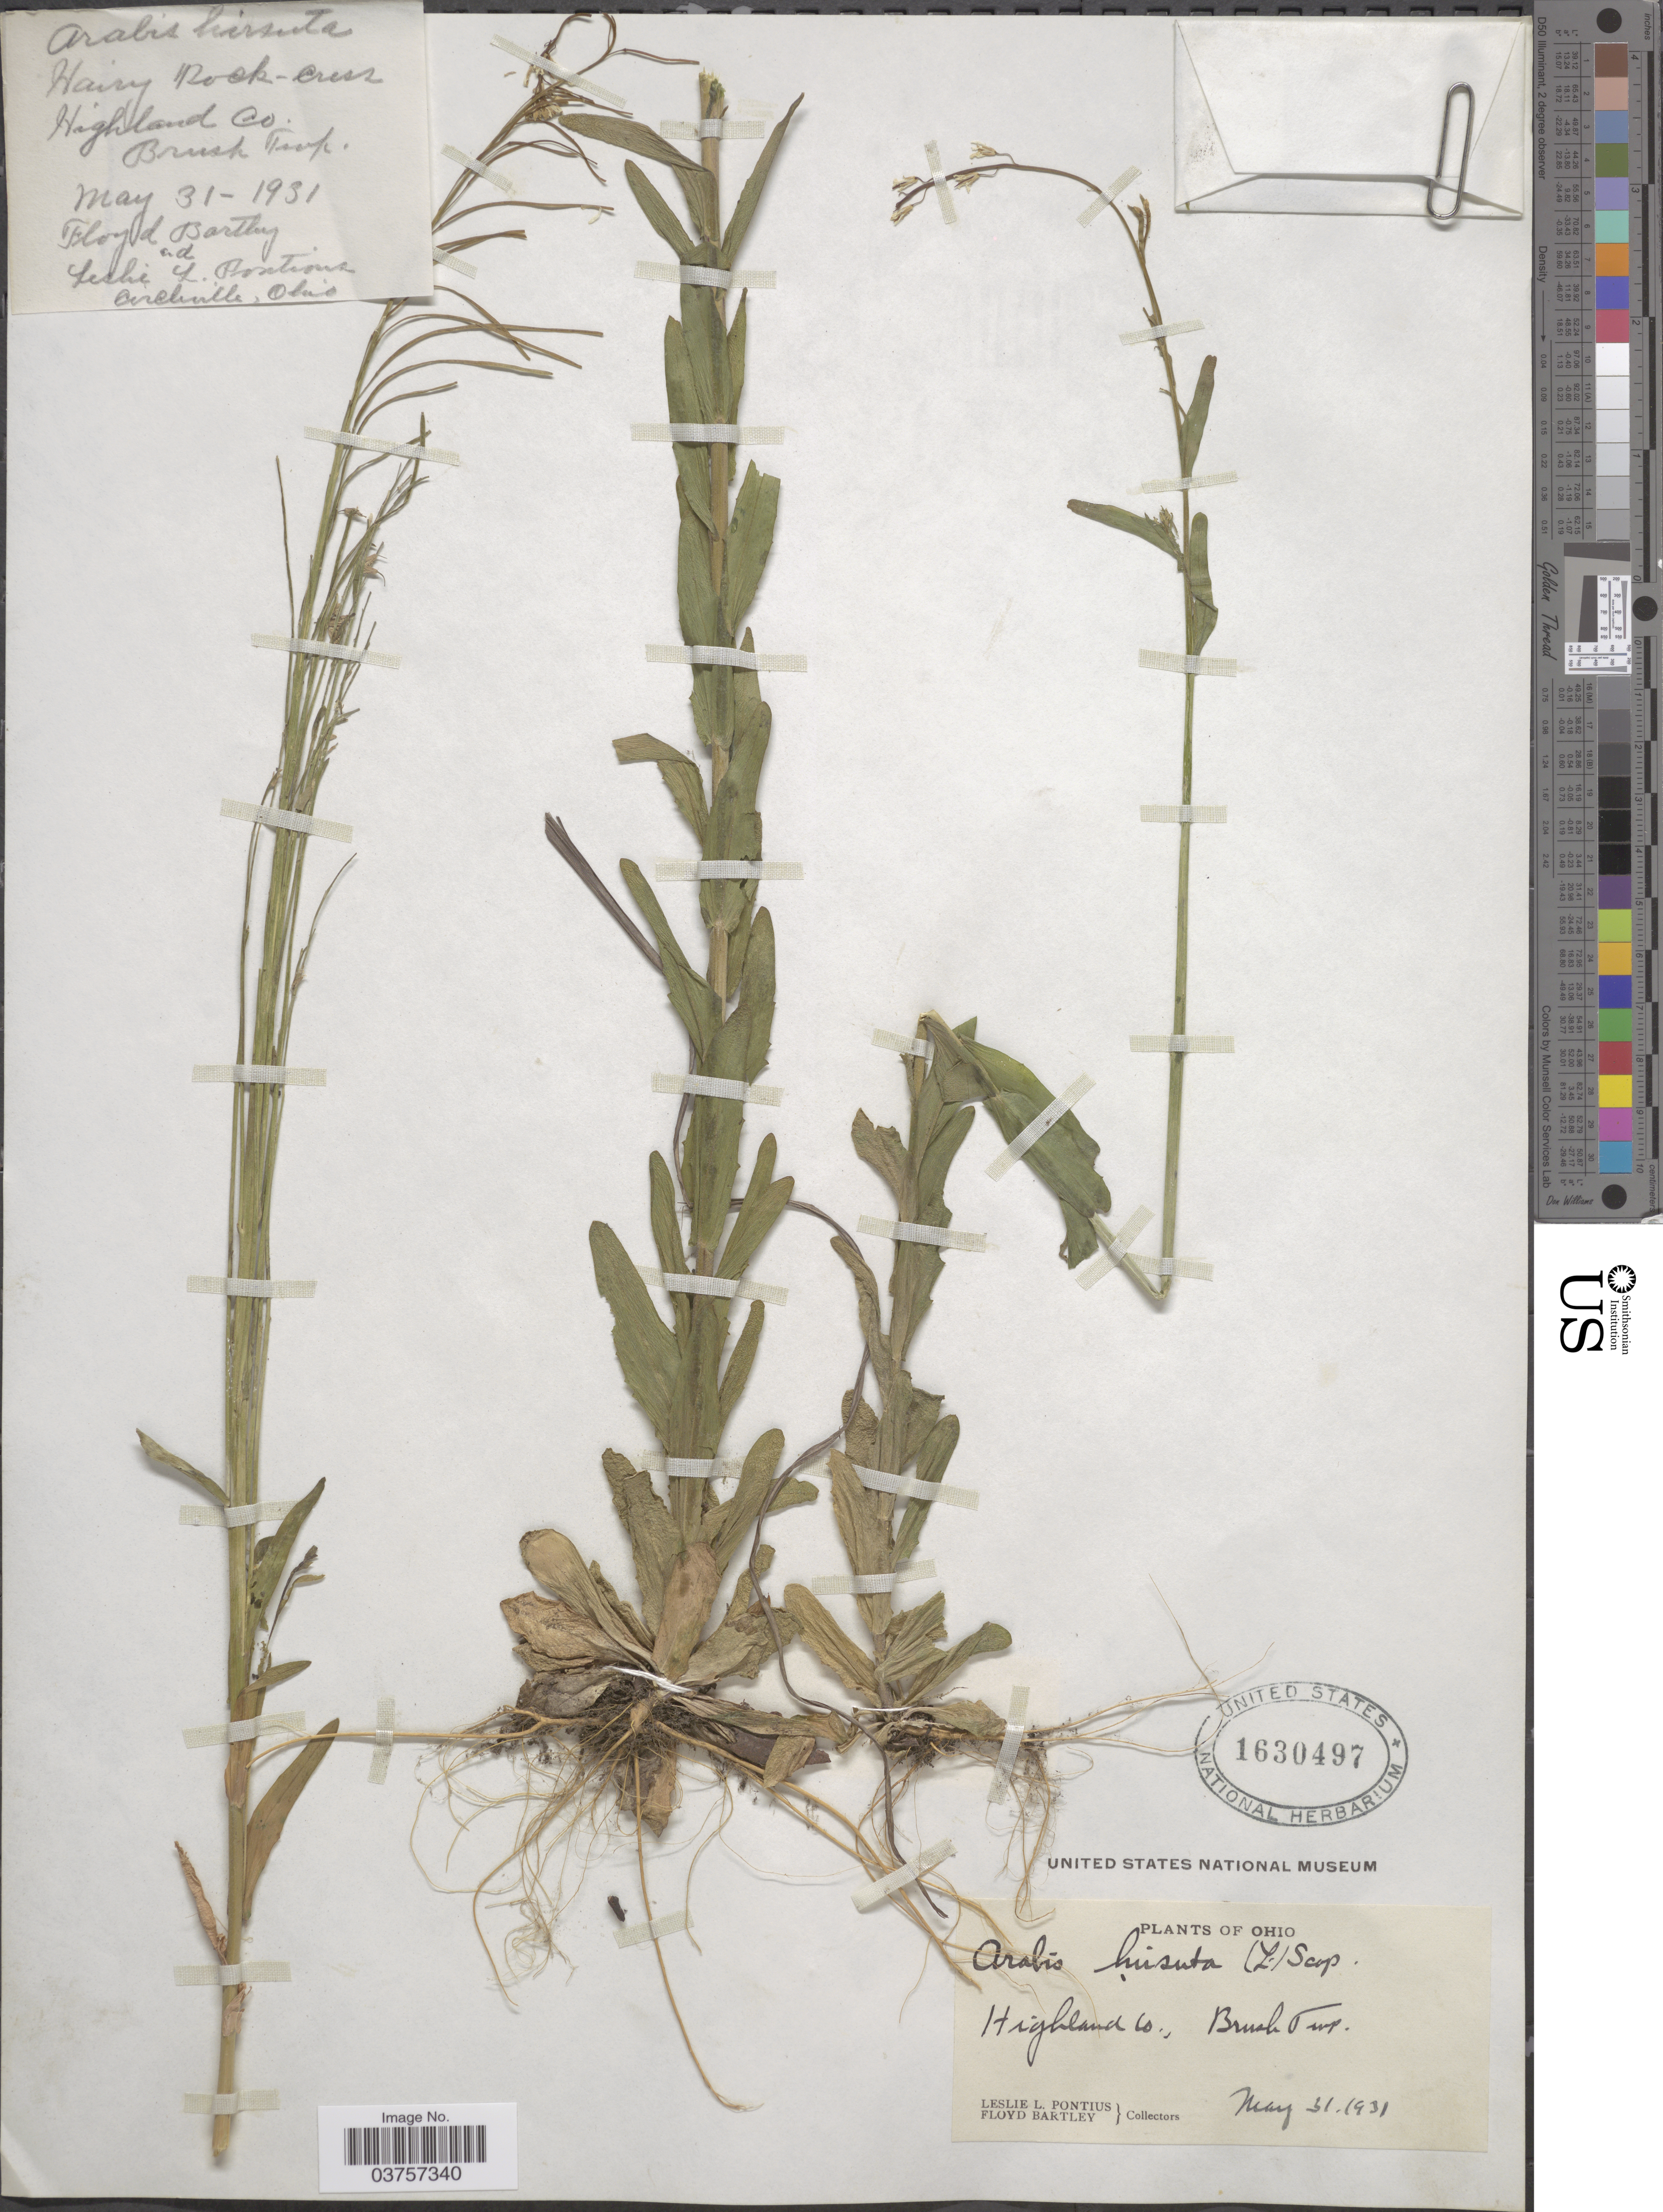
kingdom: Plantae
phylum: Tracheophyta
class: Magnoliopsida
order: Brassicales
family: Brassicaceae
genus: Arabis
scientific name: Arabis hirsuta var. pycnocarpa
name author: M. Hopkins & Rollins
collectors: L. Pontius & F. Bartley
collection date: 1931-05-31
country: United States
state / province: Ohio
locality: Highland Co., Brush Twp.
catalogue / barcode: US 1630497